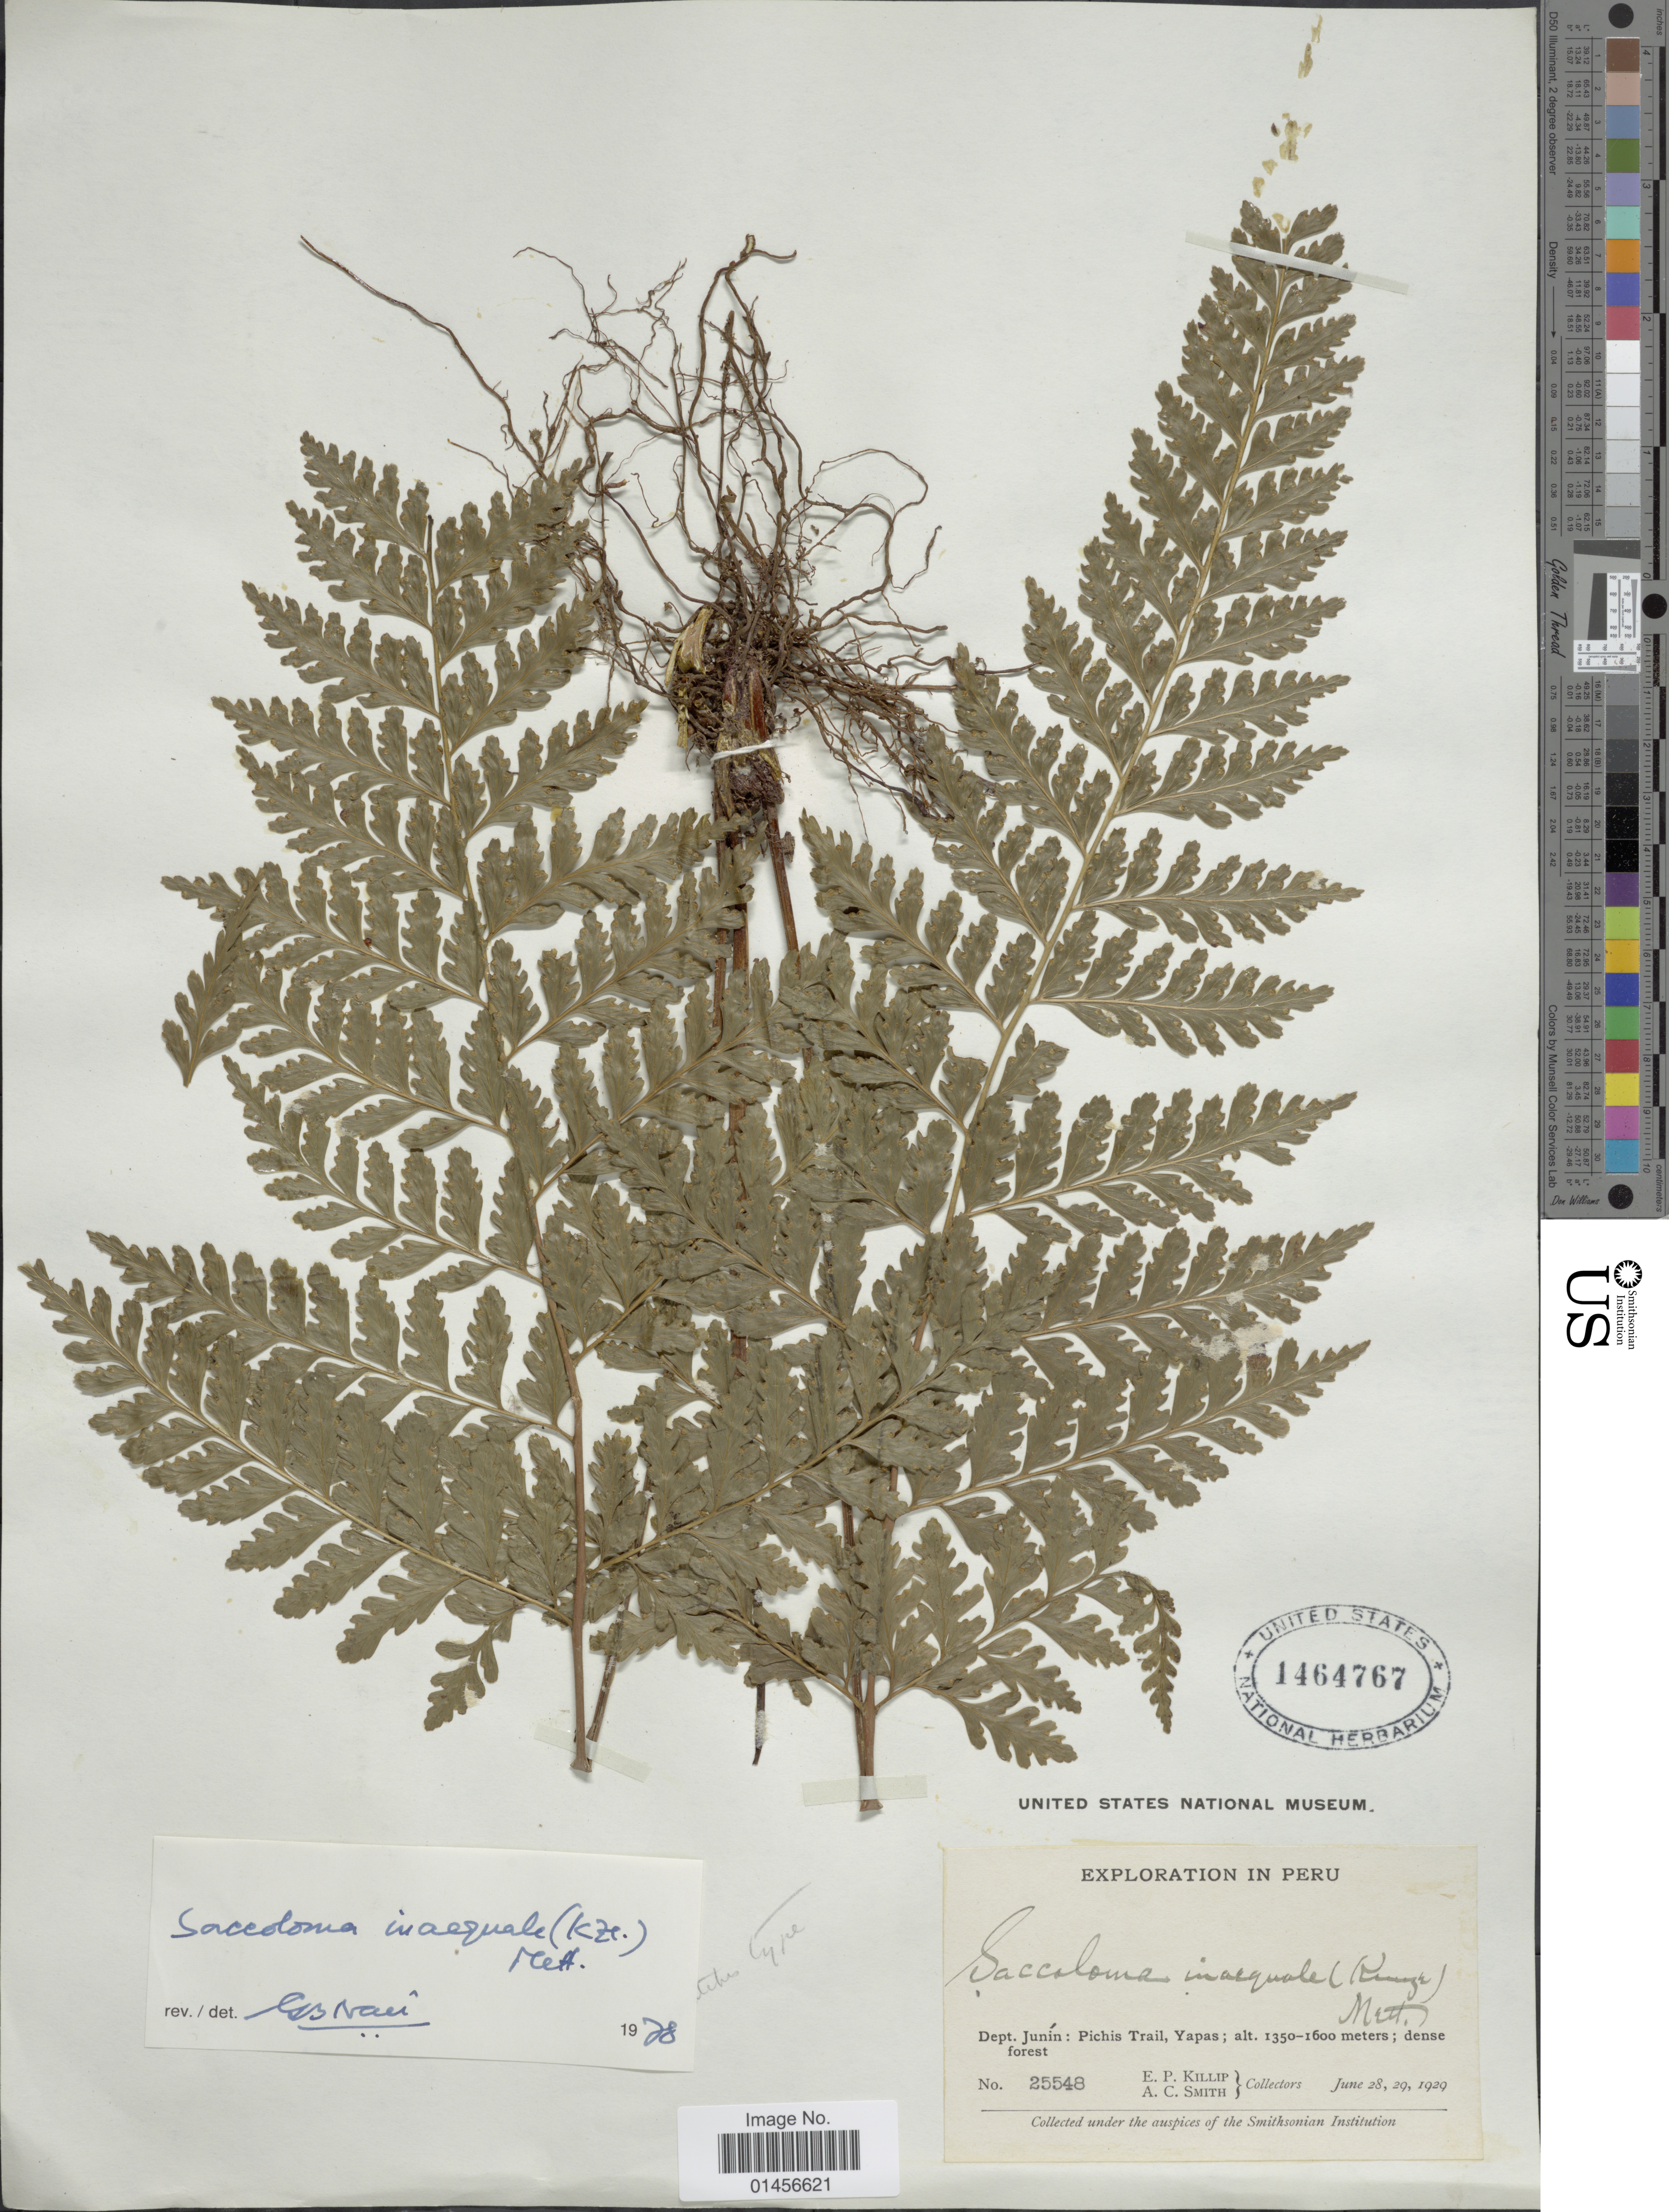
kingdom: Plantae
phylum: Tracheophyta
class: Polypodiopsida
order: Polypodiales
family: Saccolomataceae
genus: Saccoloma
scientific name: Saccoloma inaequale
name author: (Kunze) Mett.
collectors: E. P. Killip & A. C. Smith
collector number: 25548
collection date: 1929-06-28/1929-06-29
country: Peru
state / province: Junín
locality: Pichis Trail, Yapas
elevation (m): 1350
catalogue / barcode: US 1464767